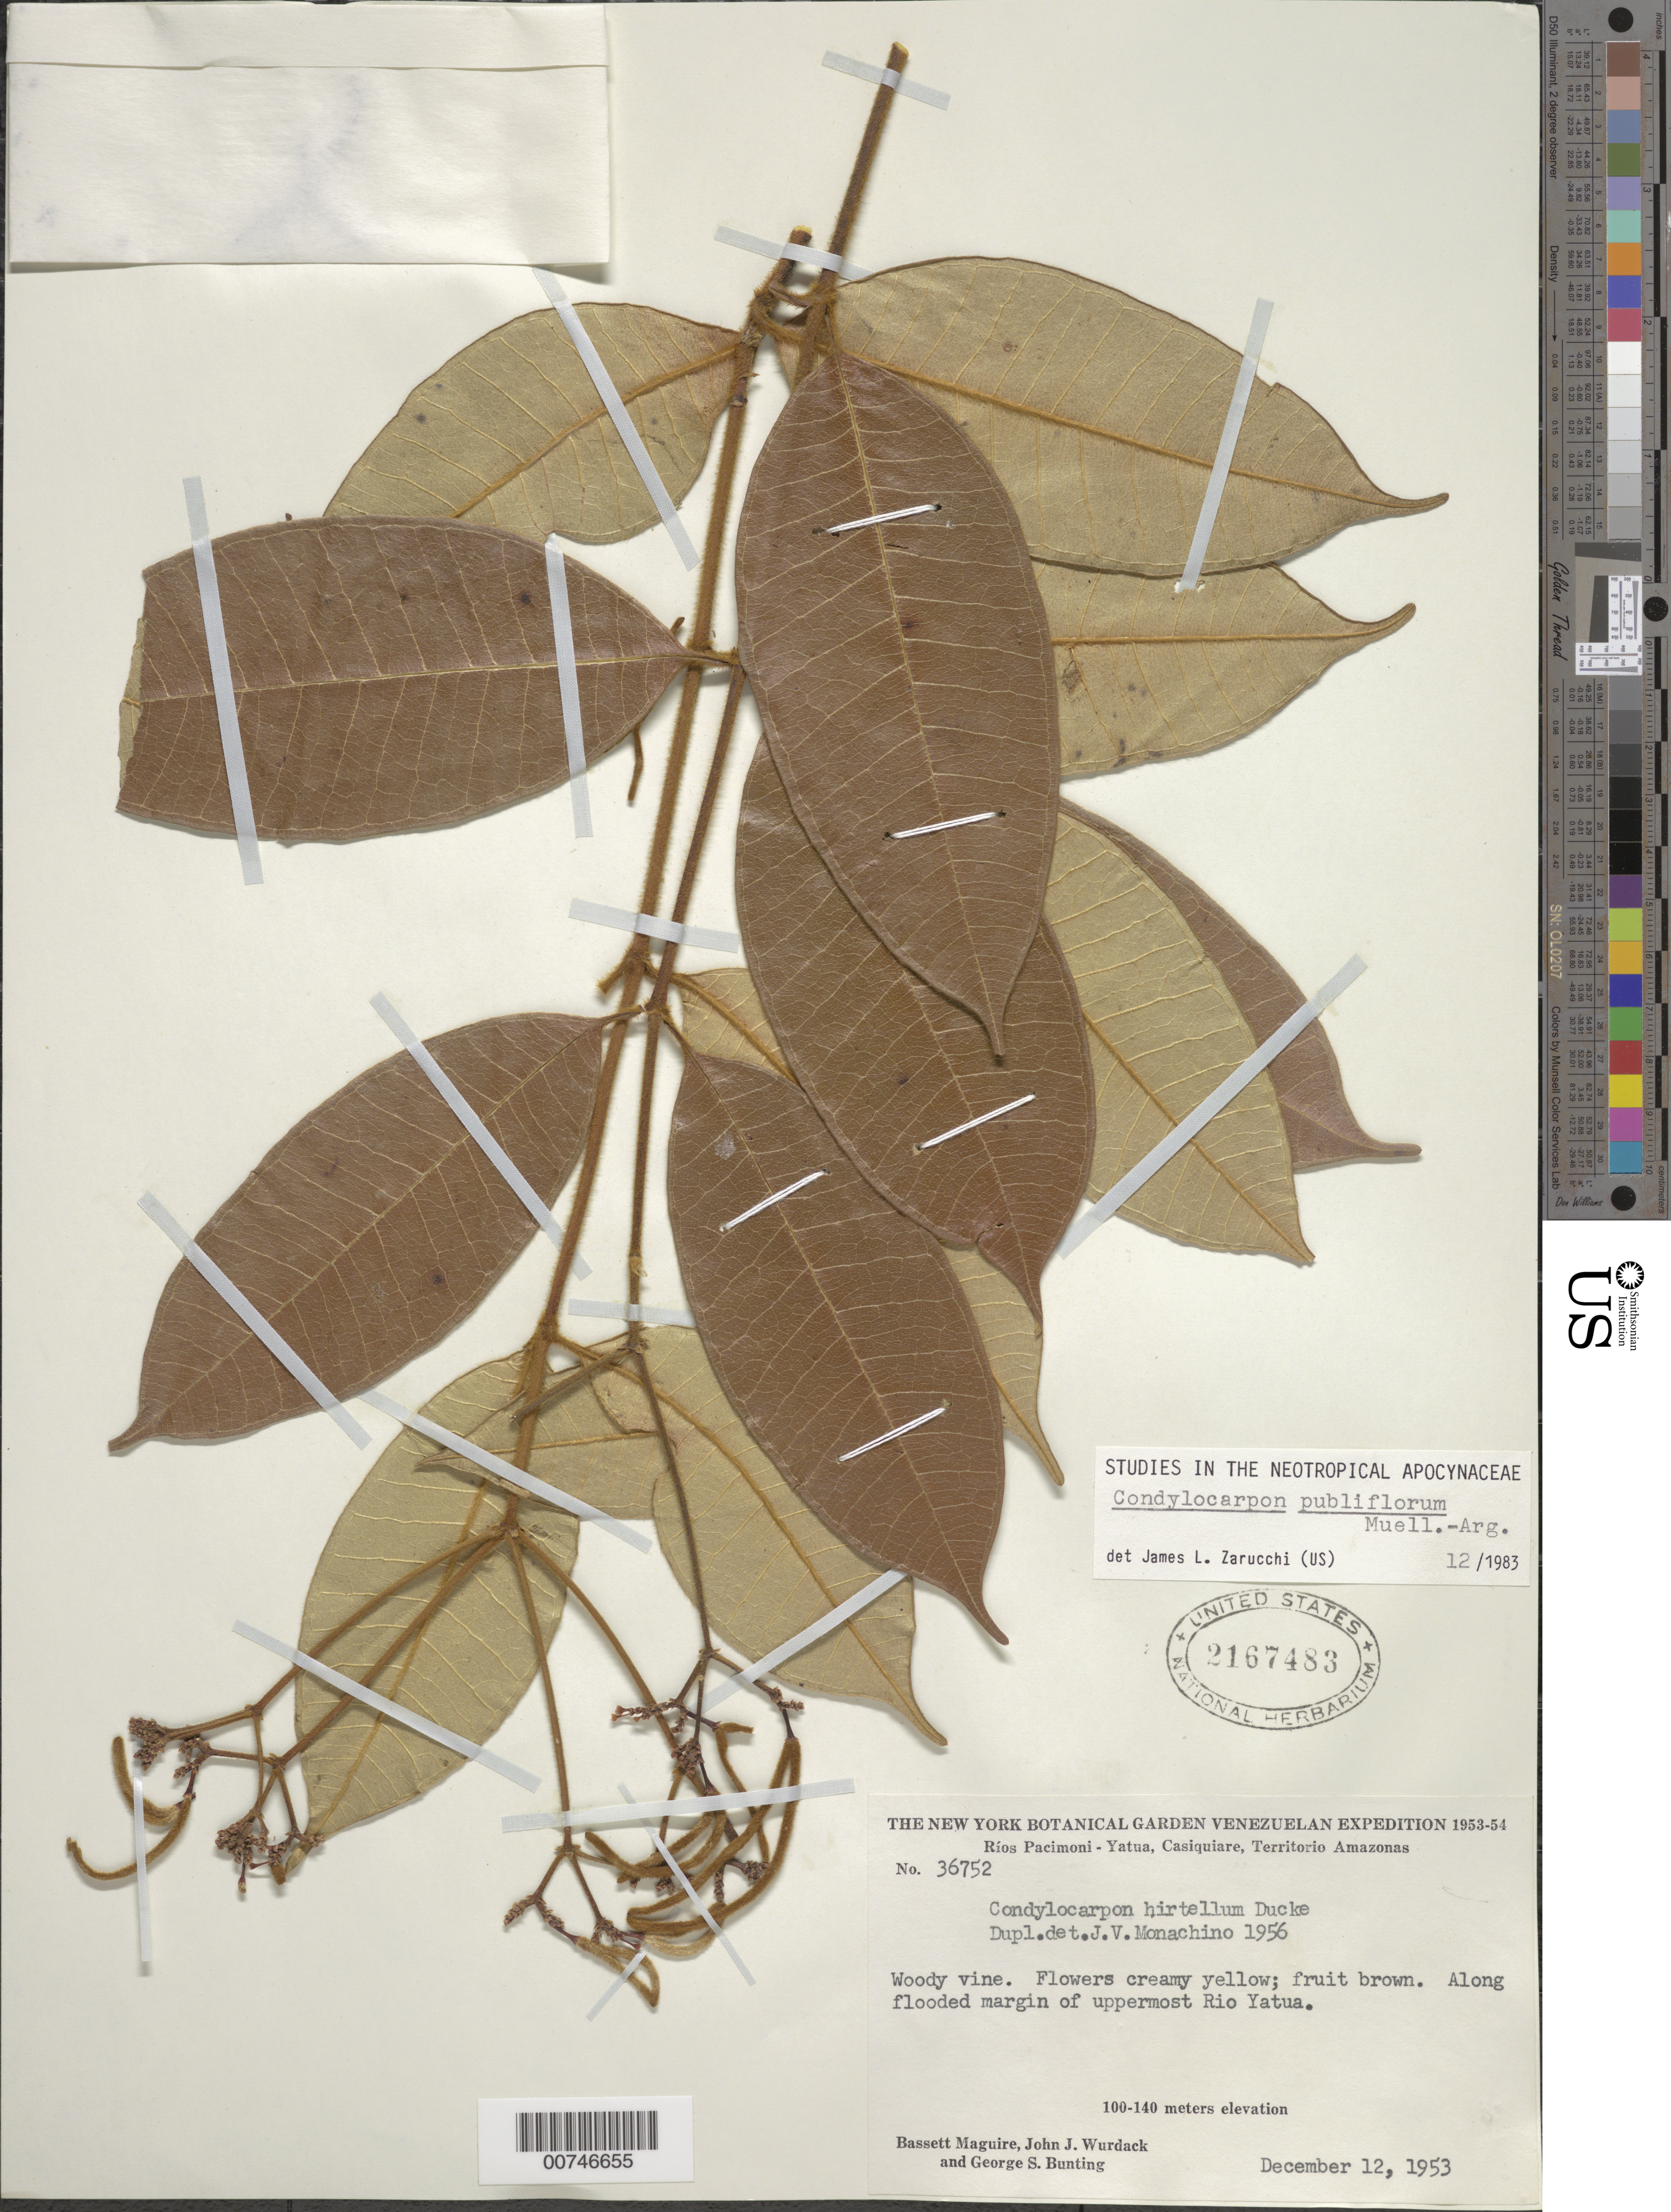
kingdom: Plantae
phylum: Tracheophyta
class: Magnoliopsida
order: Gentianales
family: Apocynaceae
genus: Condylocarpon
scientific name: Condylocarpon pubiflorum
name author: Müll. Arg.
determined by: Zarucchi, J. L.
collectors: B. Maguire, J. J. Wurdack & G. S. Bunting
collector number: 36752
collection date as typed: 12-Dec-53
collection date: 1953-12-12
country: Venezuela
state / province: Amazonas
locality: Ríos Pacimoni - Yatua, Casiquiare, uppermost Río Yatua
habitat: Flooded margin of uppermost Rio Yatua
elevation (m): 100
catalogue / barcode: US 2167483